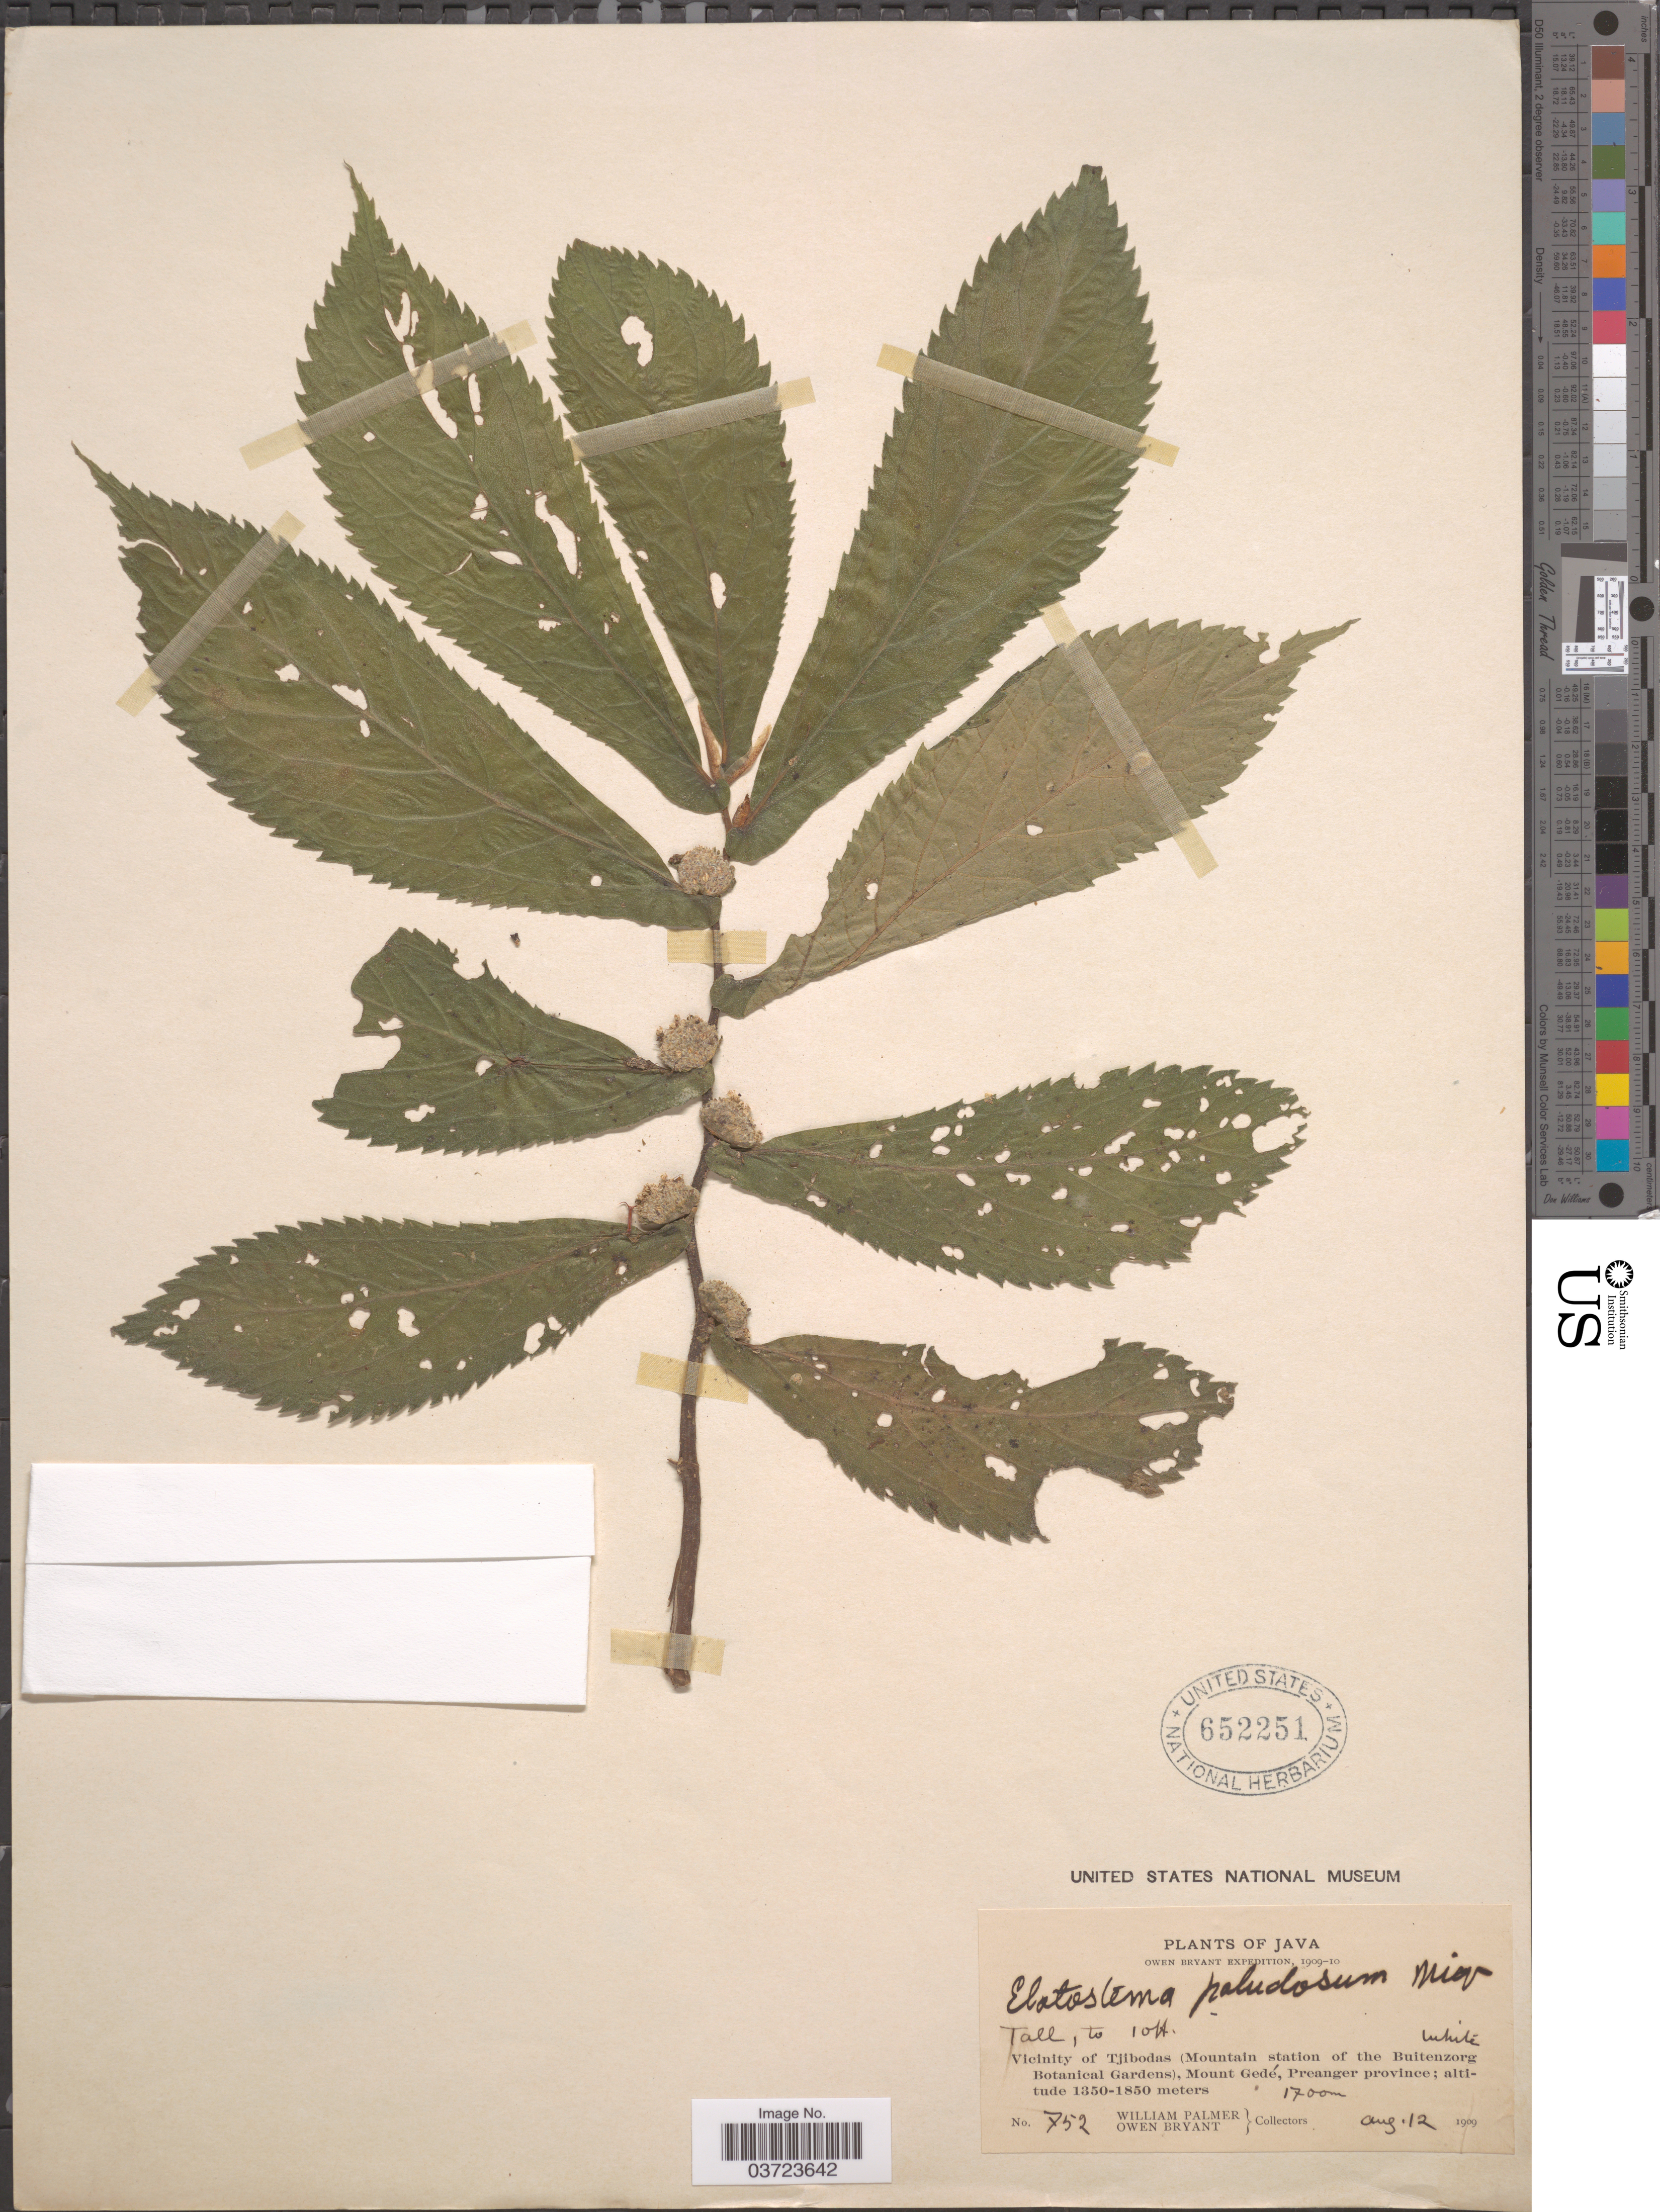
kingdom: Plantae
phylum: Tracheophyta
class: Magnoliopsida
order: Rosales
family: Urticaceae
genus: Elatostema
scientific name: Elatostema paludosum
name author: Miq.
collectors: W. Palmer & O. Bryant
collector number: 752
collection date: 1909-08-12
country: Indonesia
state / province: Java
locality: Vicinity of Tjibodas (Mountain station of the Buitenzorg Botanical Gardens), Mount Gedé, Preanger province.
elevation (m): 1700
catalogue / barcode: US 652251